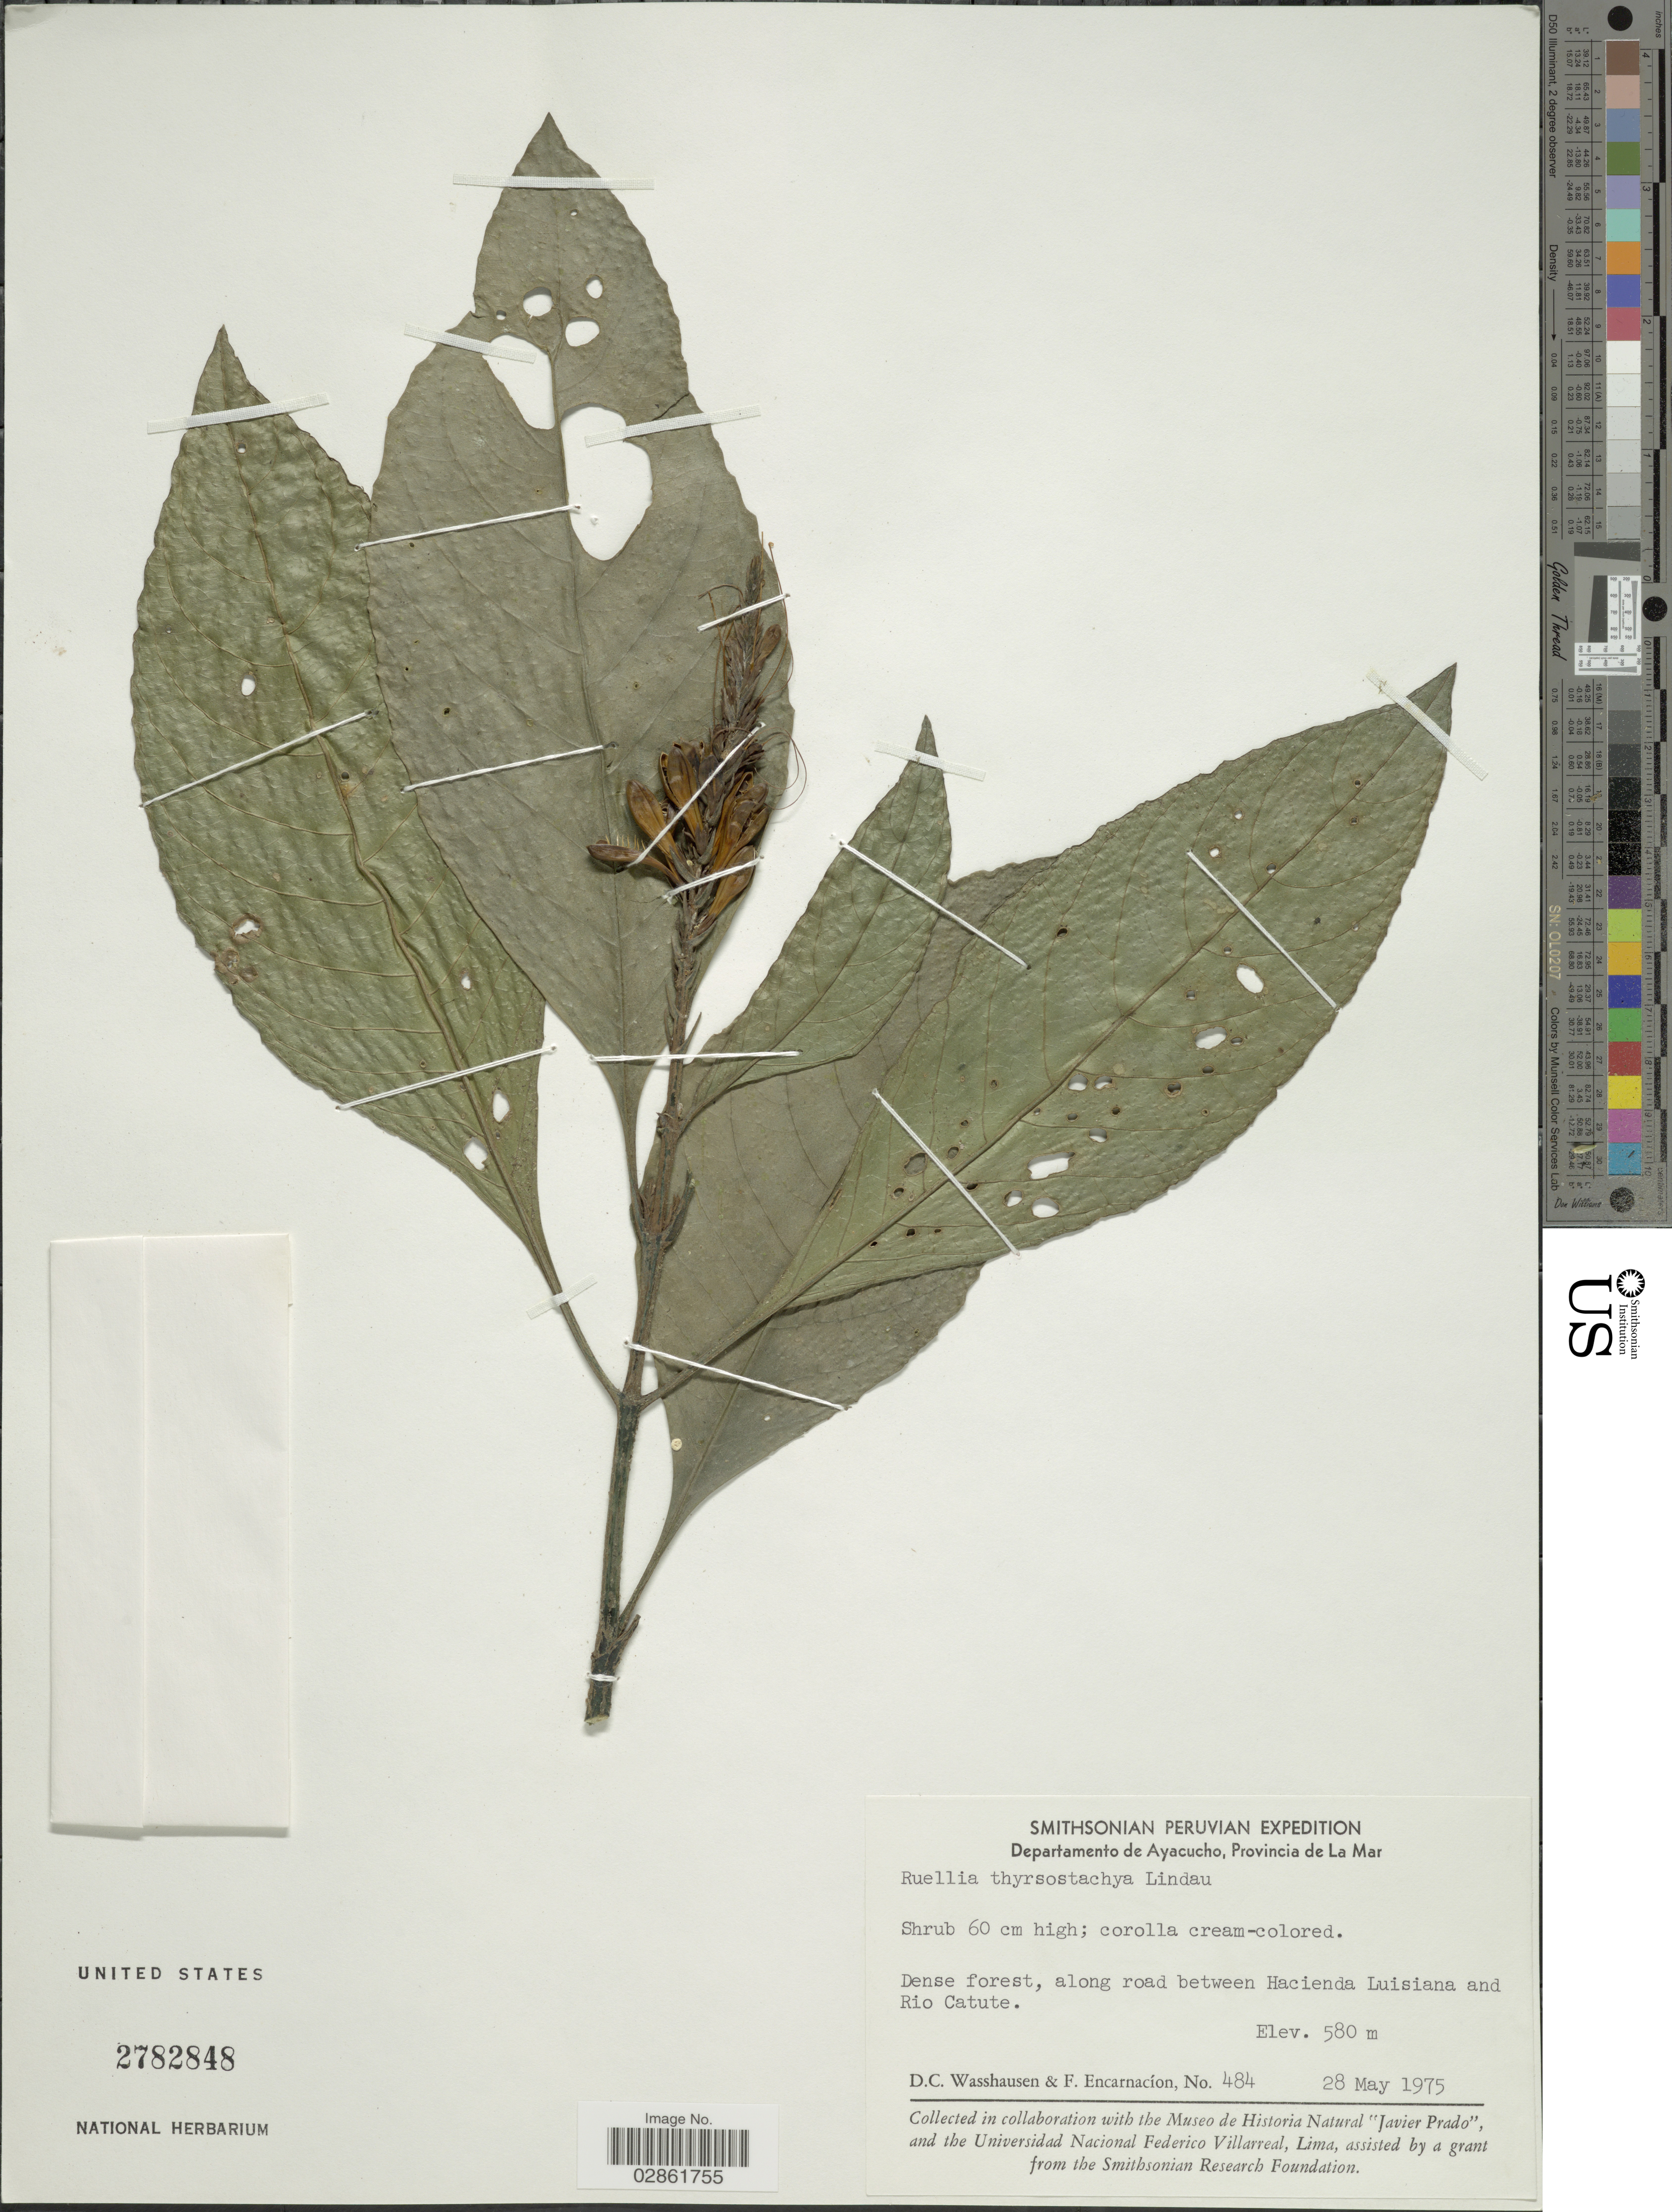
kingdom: Plantae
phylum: Tracheophyta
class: Magnoliopsida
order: Lamiales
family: Acanthaceae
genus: Ruellia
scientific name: Ruellia proxima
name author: Lindau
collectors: D. C. Wasshausen & F. Encarnación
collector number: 484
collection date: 1975-05-28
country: Peru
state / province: Ayacucho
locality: Departamento de Ayacucho, Provincia de La Mar, along road between Hacienda Luisiana and Rio Catute.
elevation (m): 580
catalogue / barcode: US 2782848